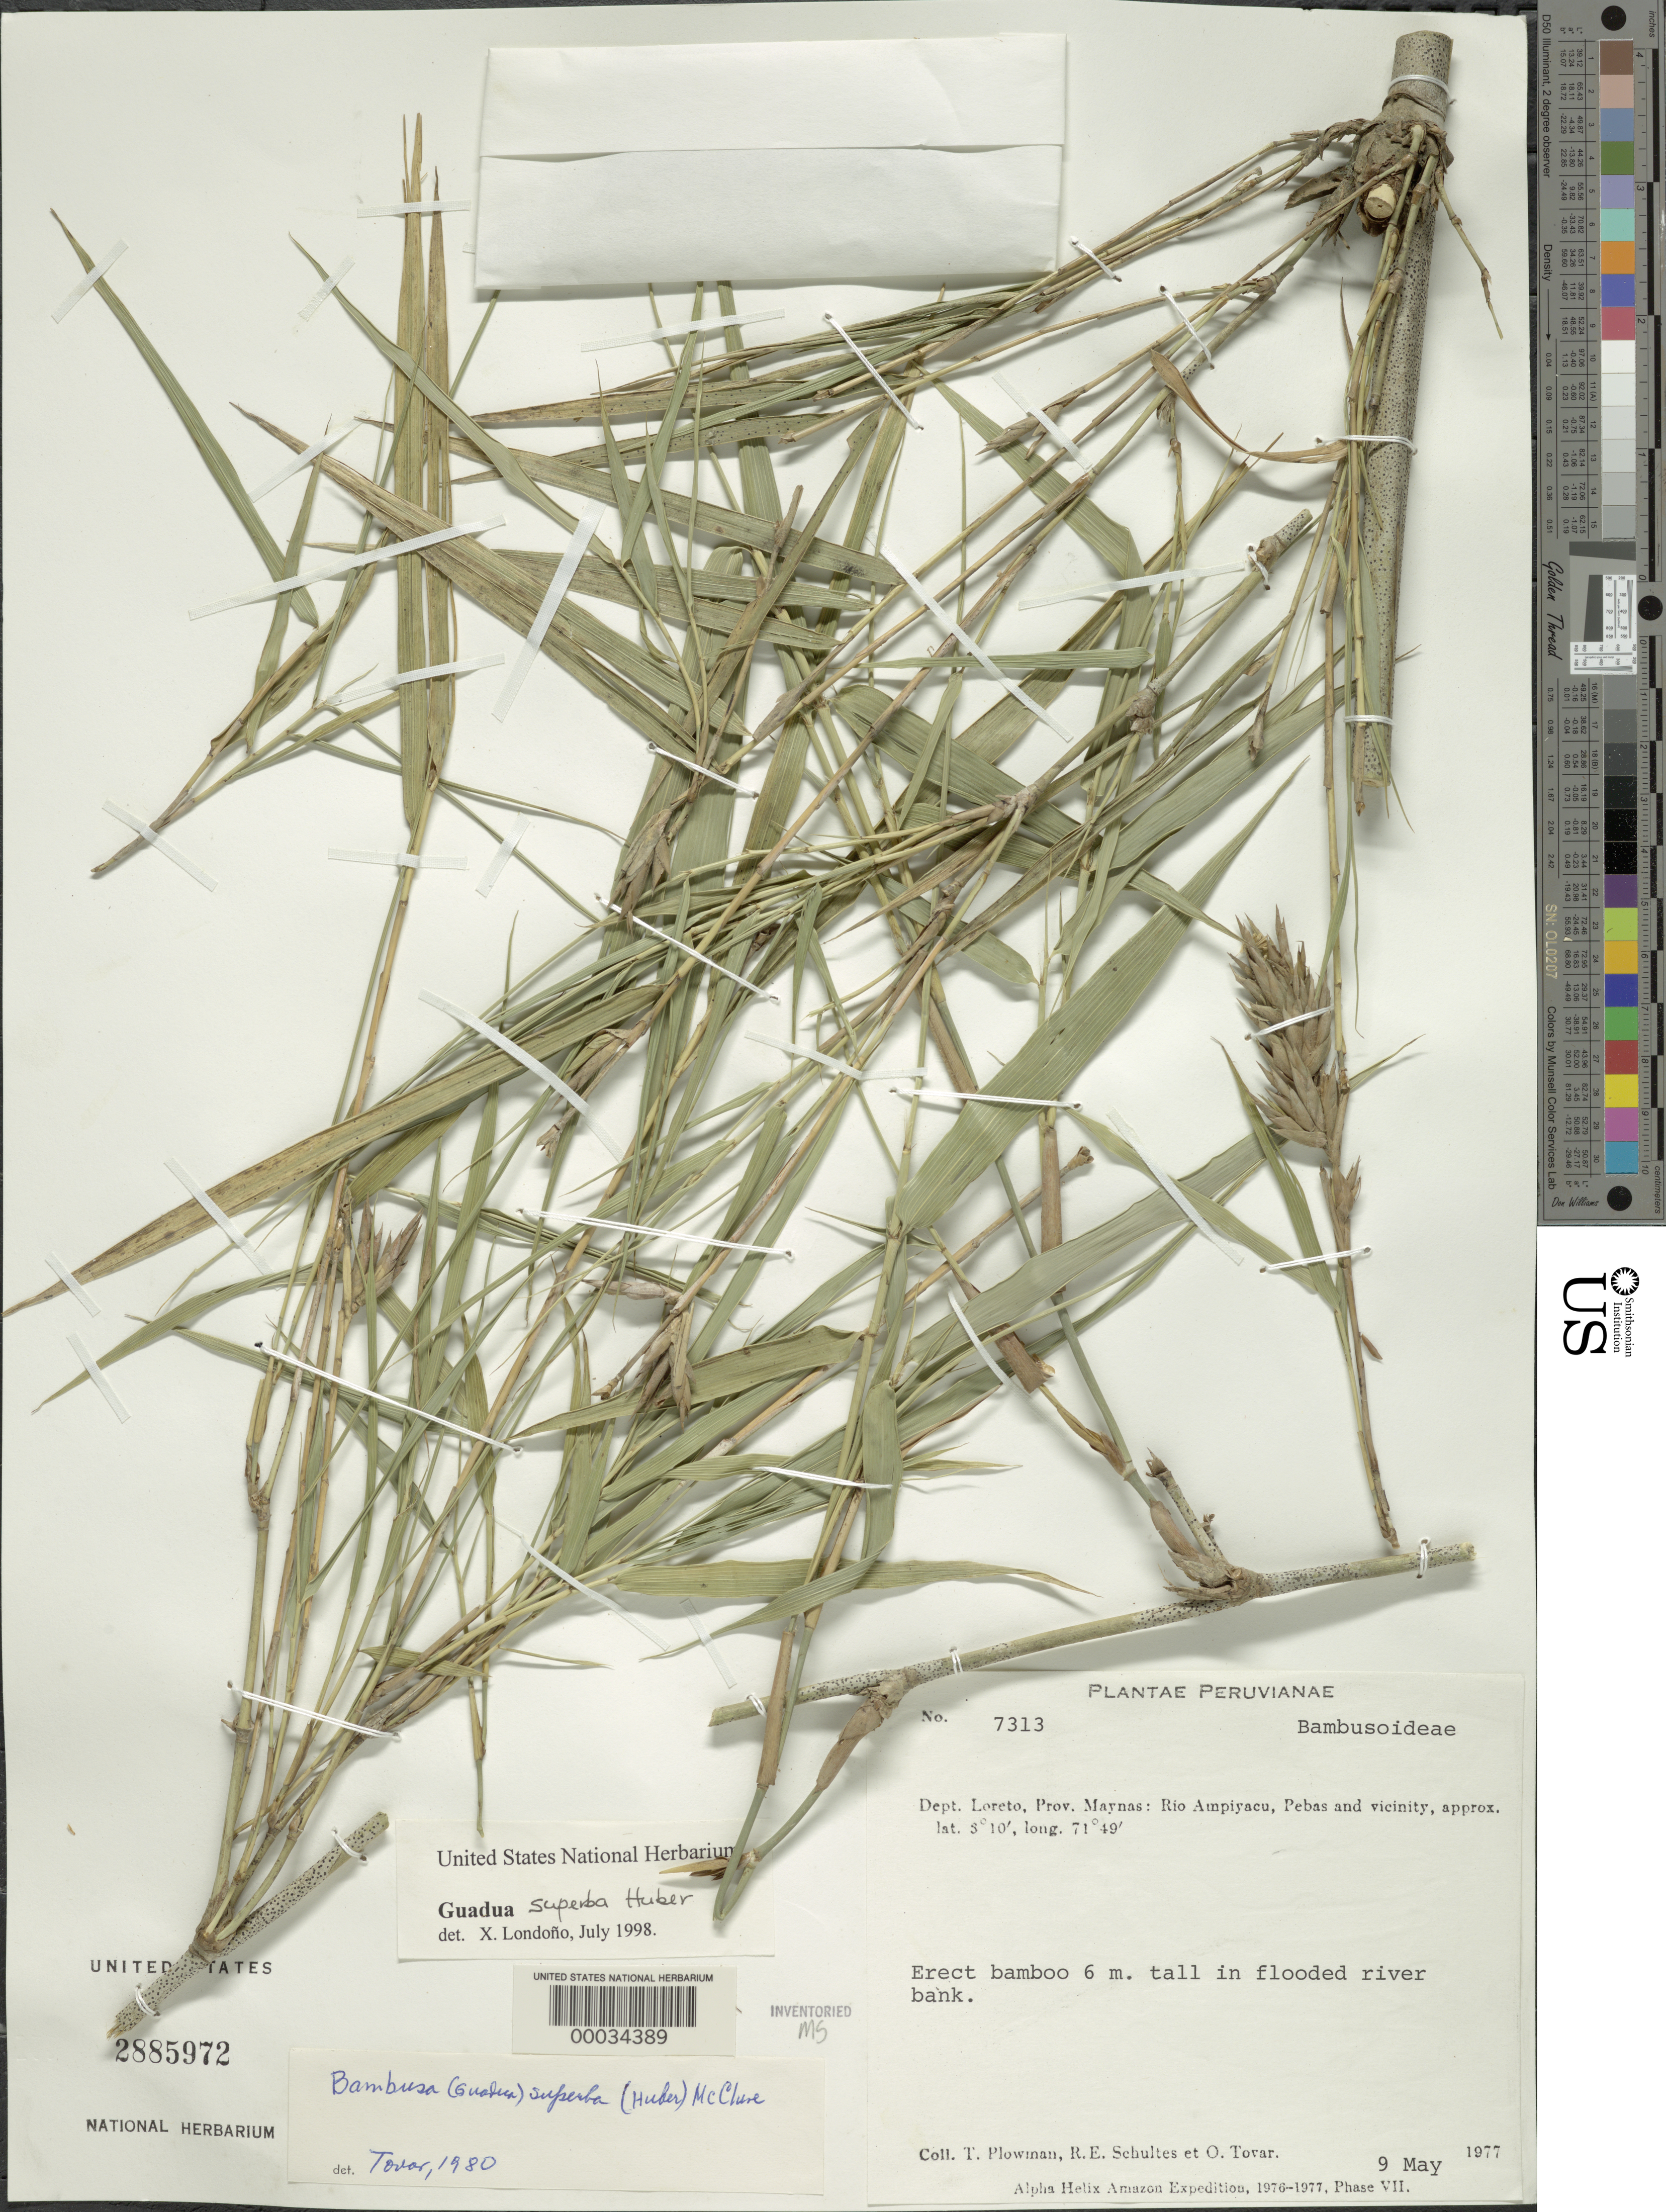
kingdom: Plantae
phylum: Tracheophyta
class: Liliopsida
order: Poales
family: Poaceae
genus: Guadua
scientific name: Guadua superba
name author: Huber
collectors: T. Plowman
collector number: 7313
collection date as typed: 09 May 1977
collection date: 1977-05-09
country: Peru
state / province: Loreto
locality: Maynas, rio ampiyacu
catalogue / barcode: US 2885972